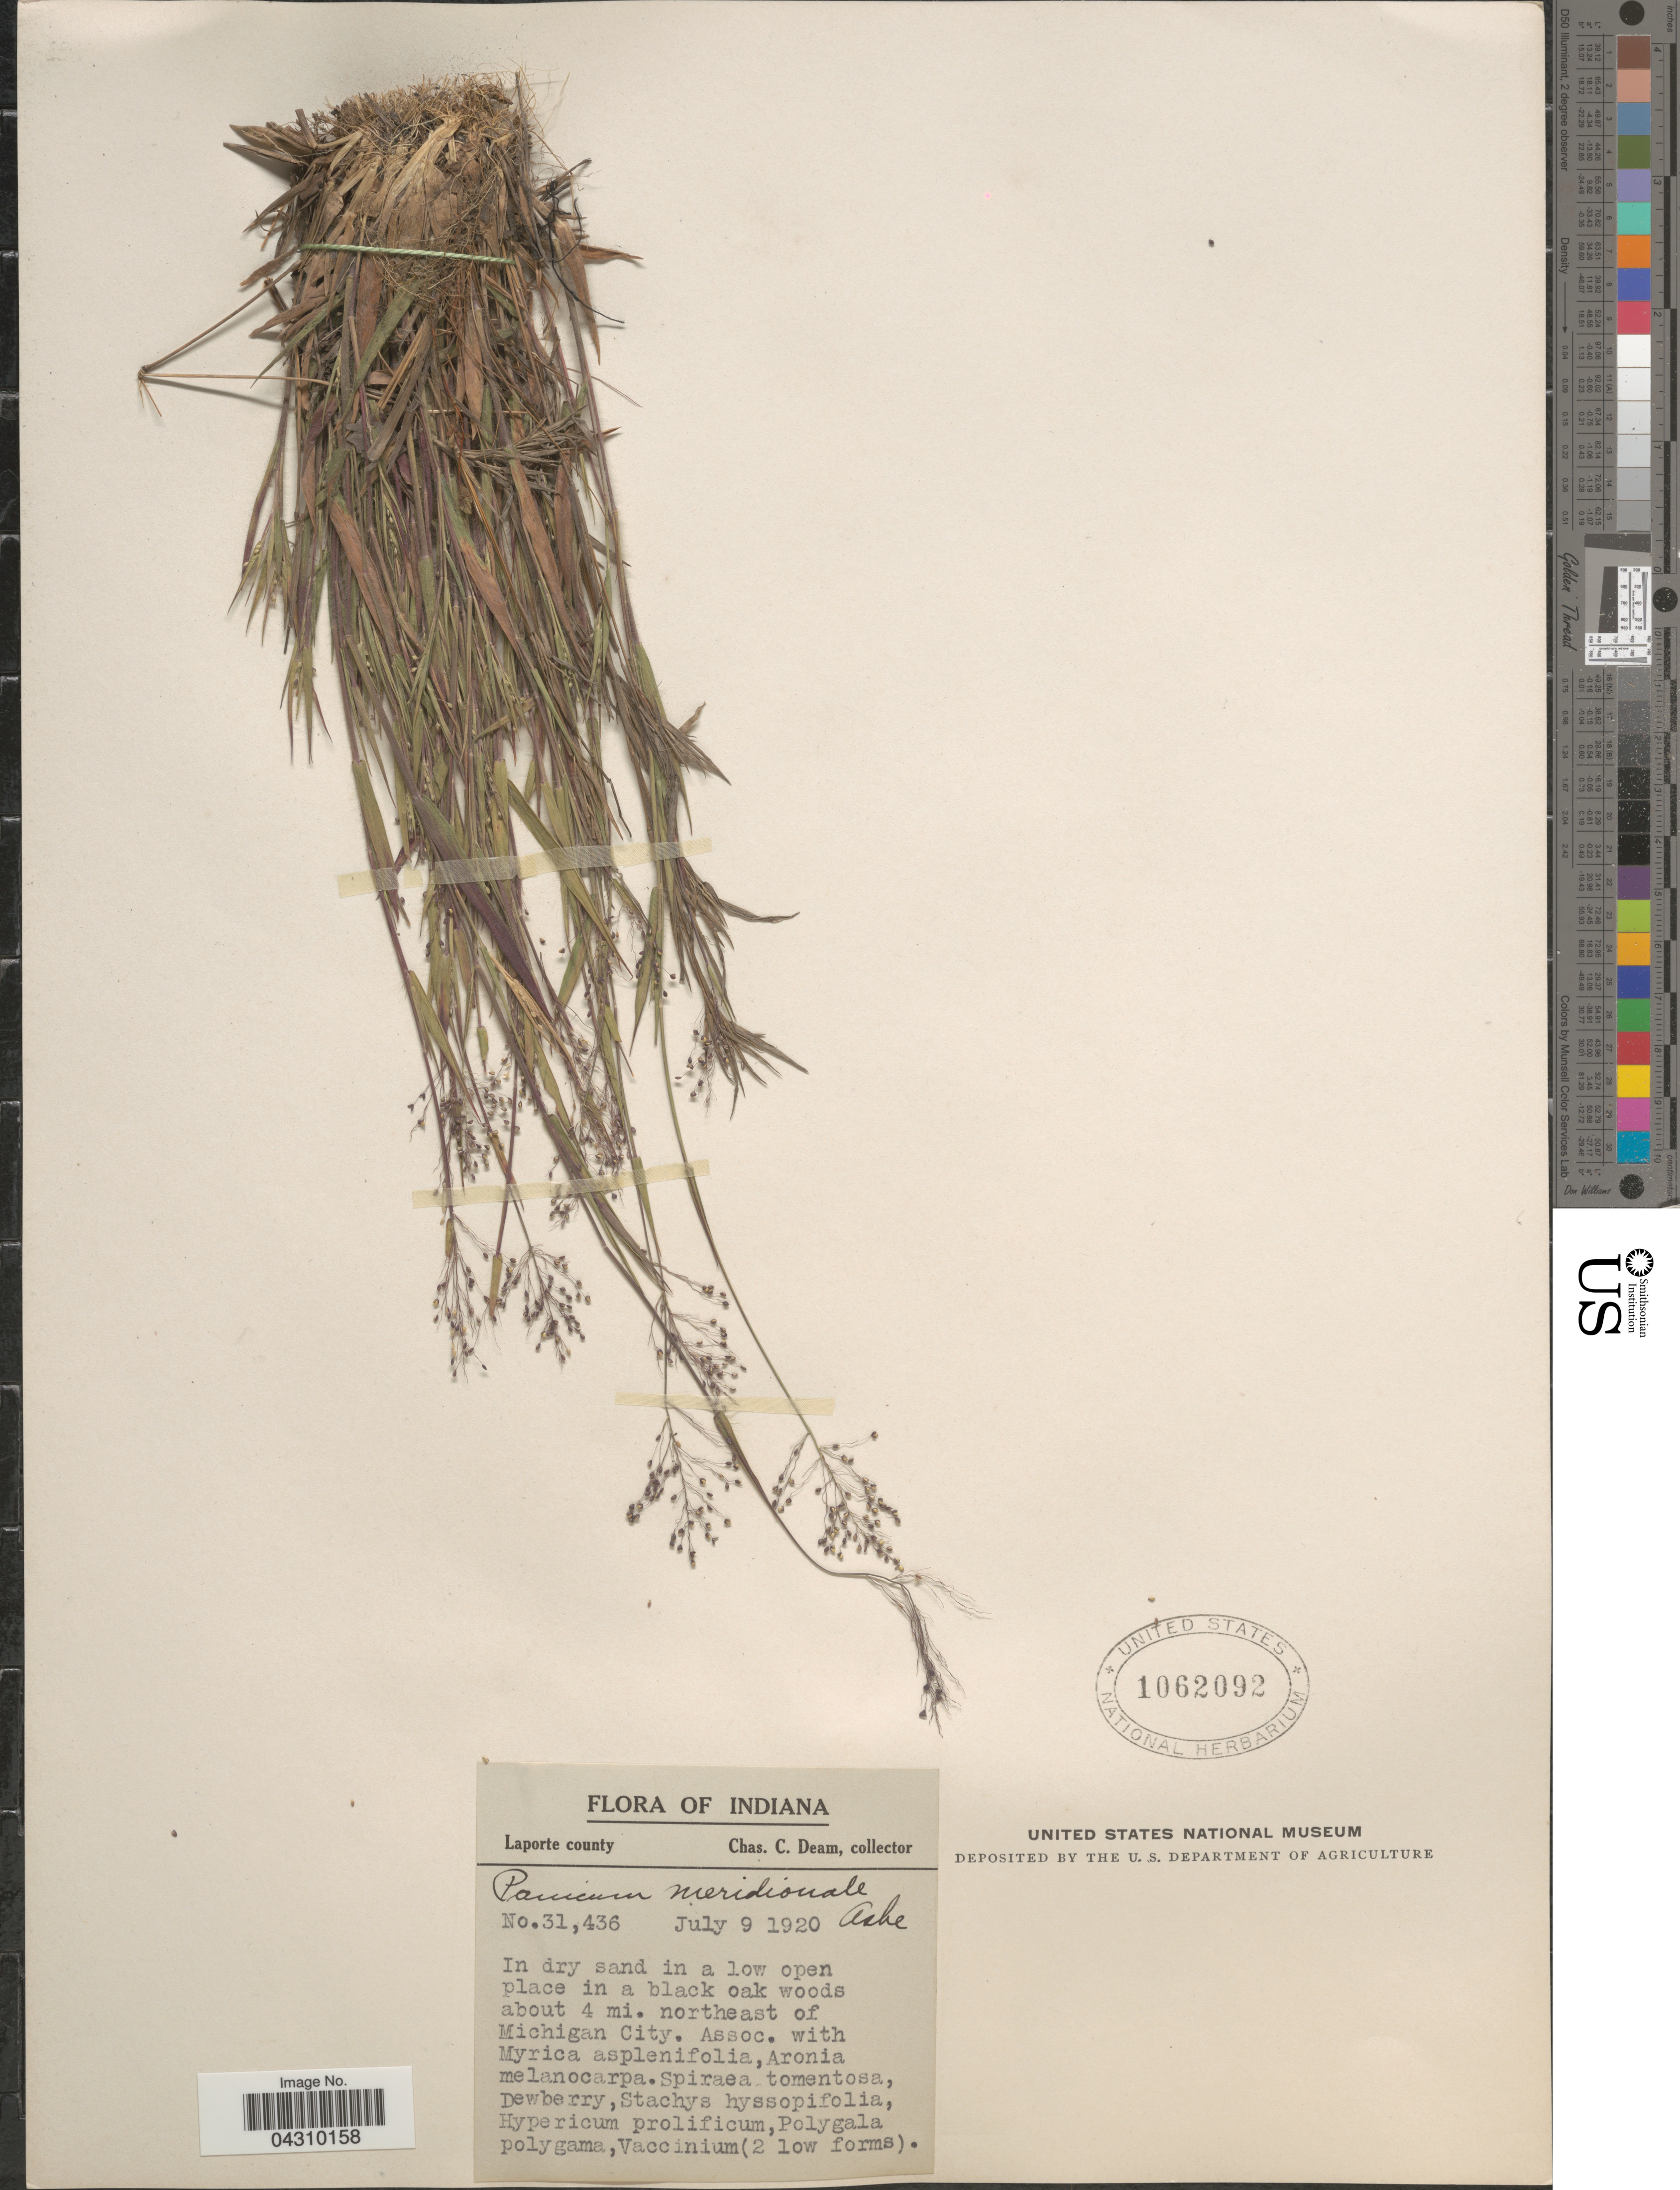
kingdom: Plantae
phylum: Tracheophyta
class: Liliopsida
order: Poales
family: Poaceae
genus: Dichanthelium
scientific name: Dichanthelium acuminatum var. acuminatum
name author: (Sw.) Gould & C.A. Clark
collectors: C. Deam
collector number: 31436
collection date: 1920-07-09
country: United States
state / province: Indiana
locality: Laporte county. In dry sand in a low open place in a black oak woods about 4 mi. northeast of Michigan City.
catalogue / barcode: US 1062092